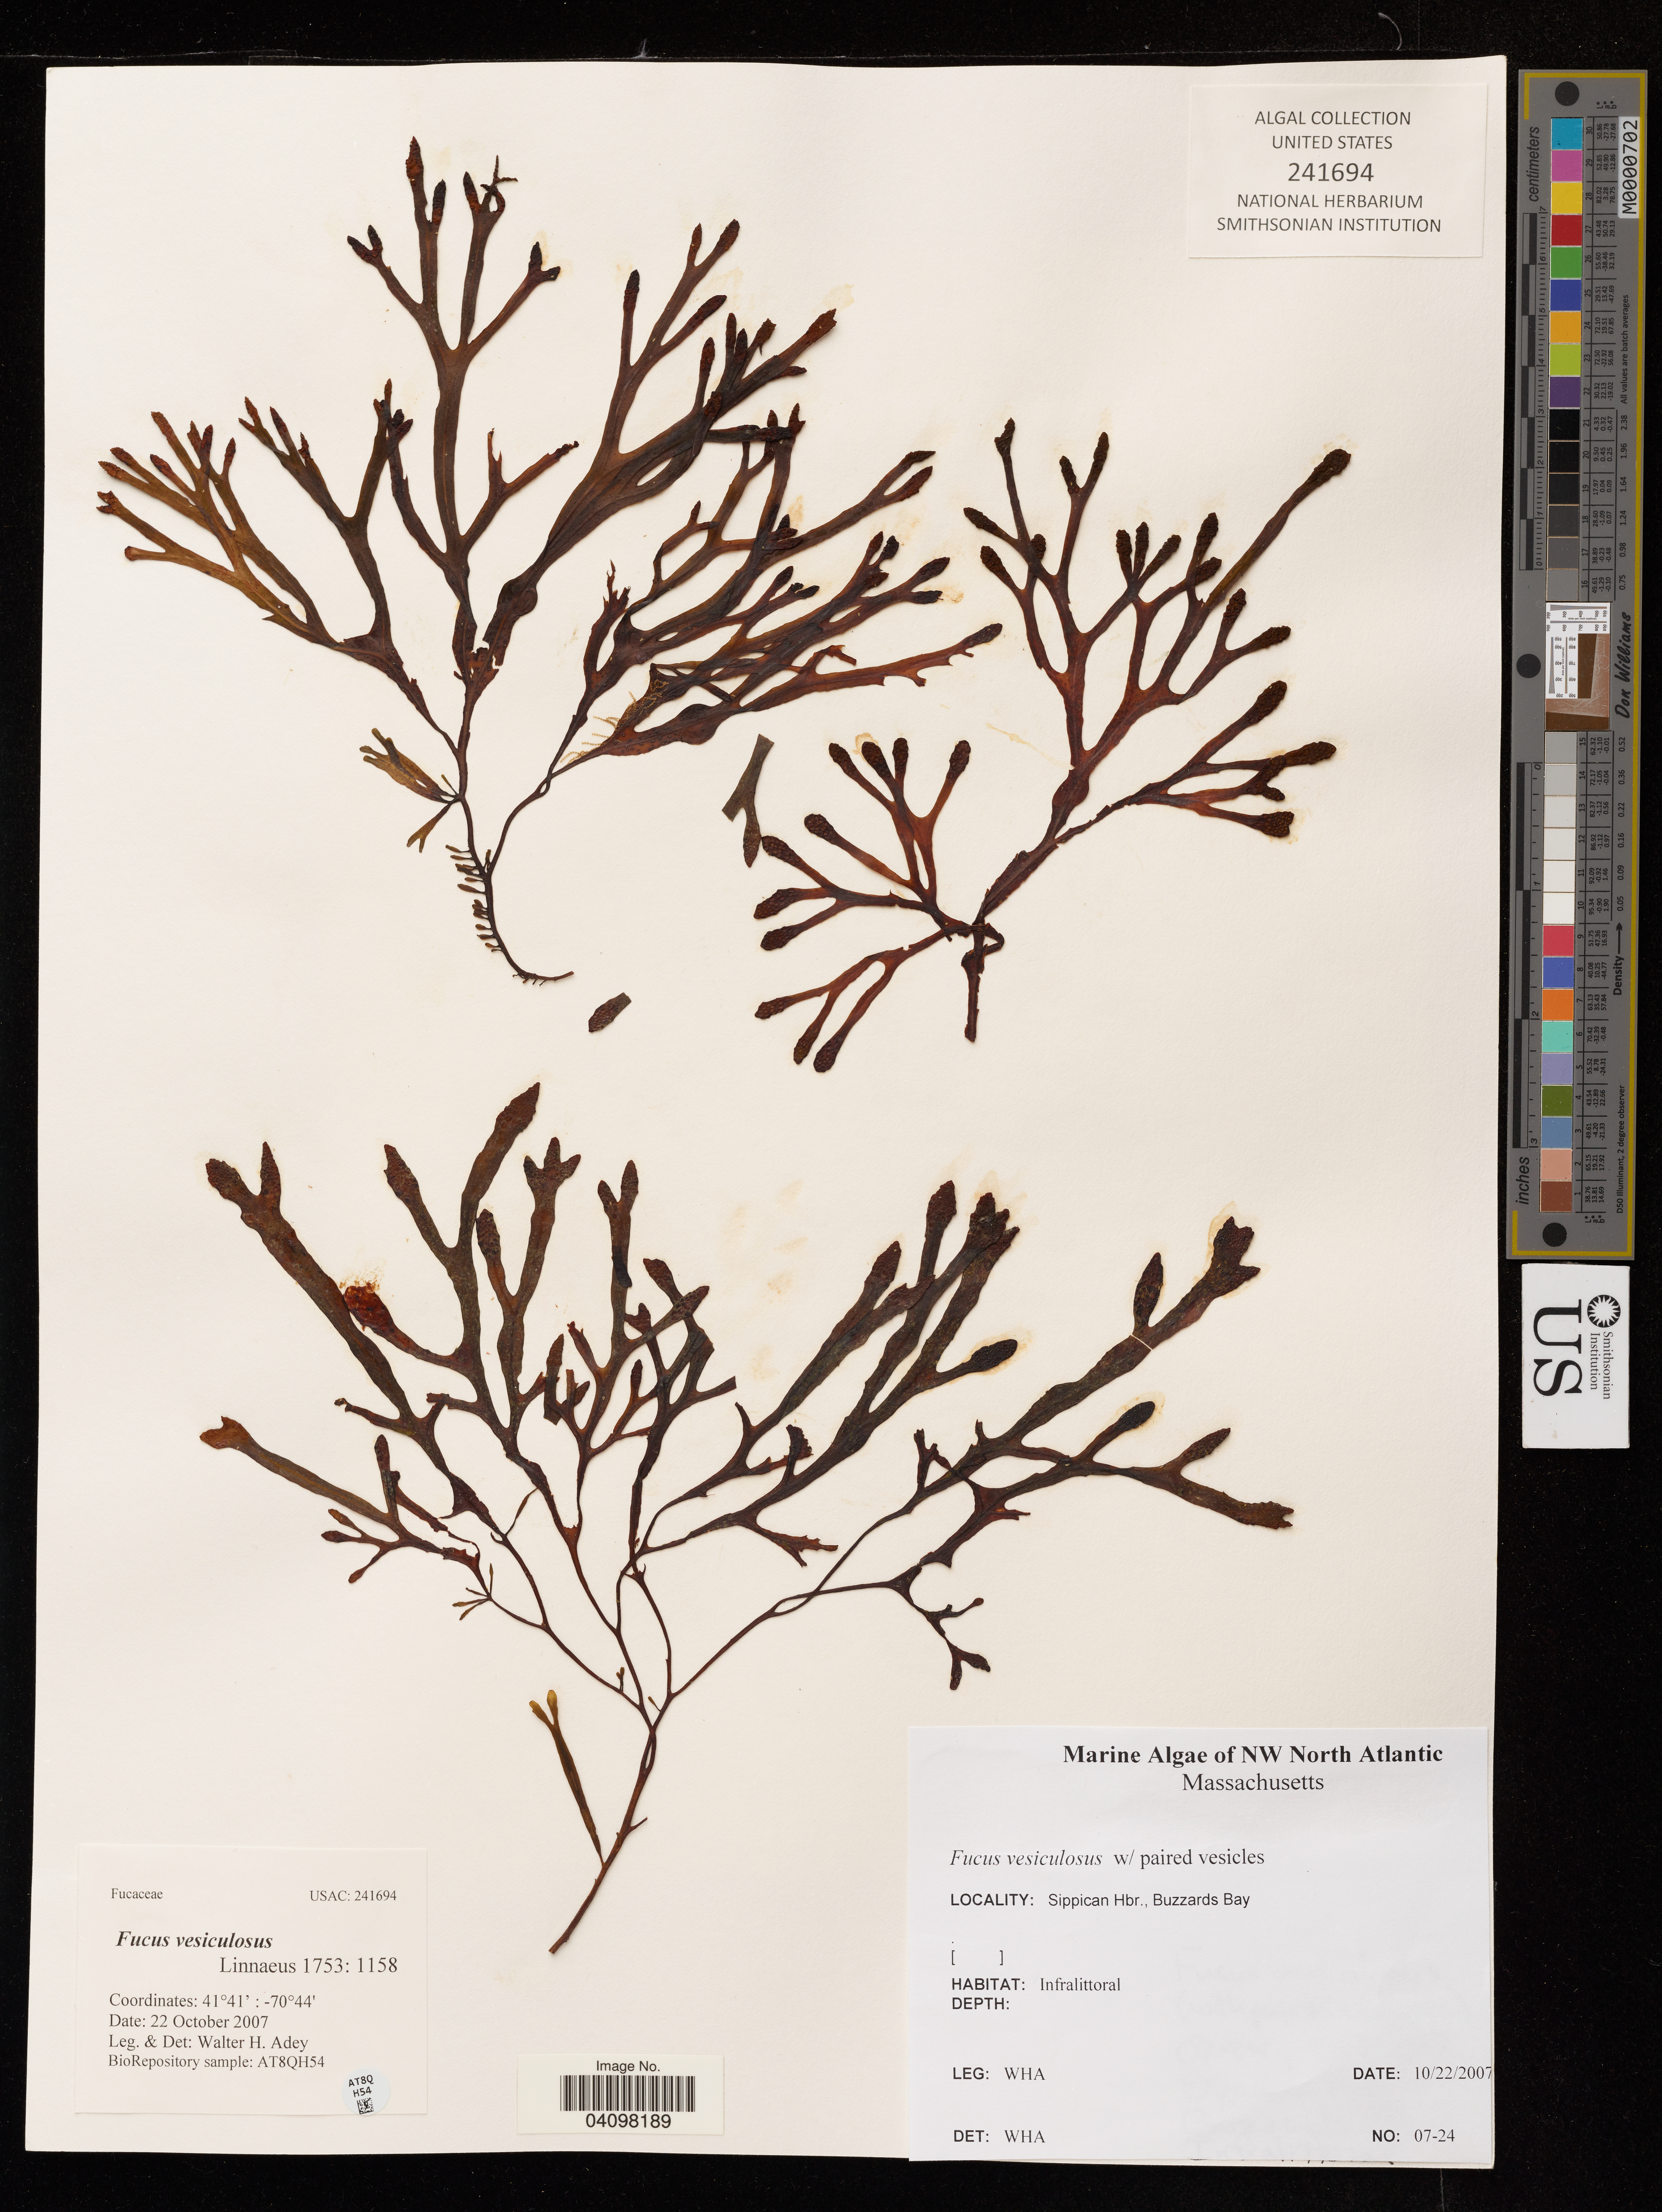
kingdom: Chromista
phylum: Ochrophyta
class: Phaeophyceae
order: Fucales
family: Fucaceae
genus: Fucus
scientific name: Fucus vesiculosus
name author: L.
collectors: W. H. Adey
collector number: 07-24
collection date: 2007-10-22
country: United States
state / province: Massachusetts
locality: Sippican Hbr., Buzzards Bay.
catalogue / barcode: US 241694